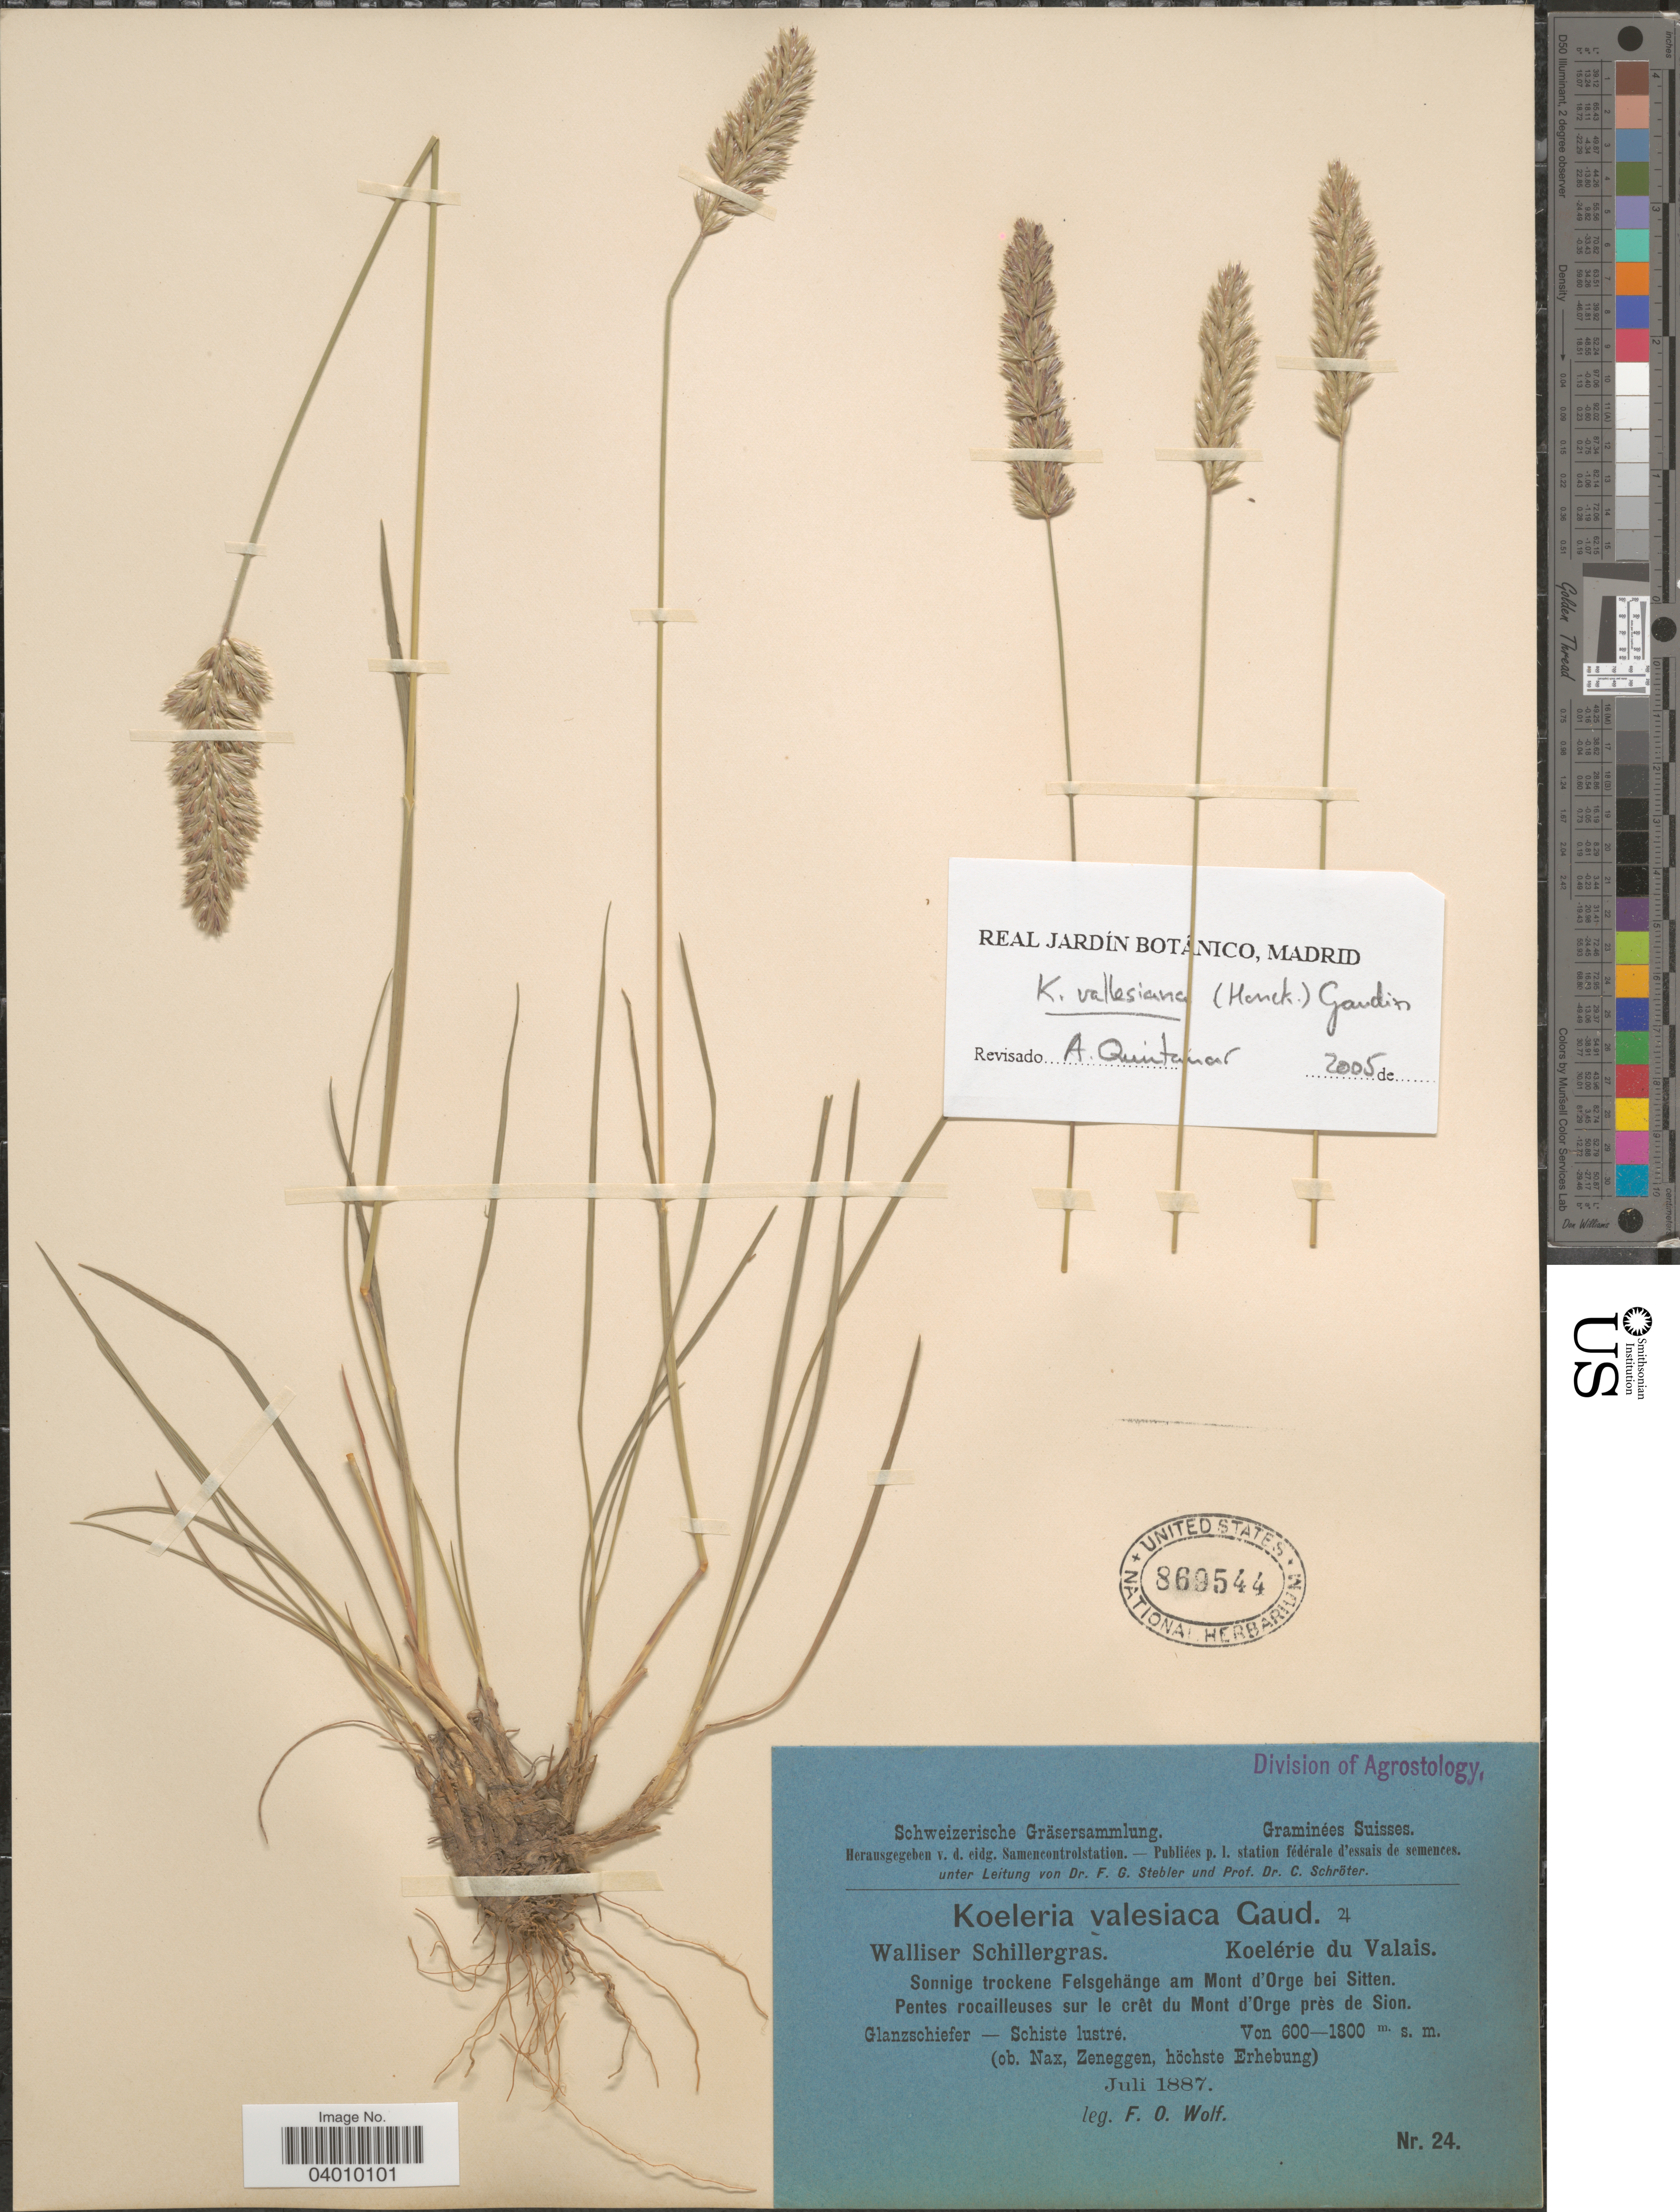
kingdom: Plantae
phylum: Tracheophyta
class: Liliopsida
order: Poales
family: Poaceae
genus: Koeleria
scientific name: Koeleria vallesiana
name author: (Honck.) Gaudin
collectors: F. Wolf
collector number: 24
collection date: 1887-07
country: Switzerland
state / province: Valais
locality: Walliser Schillergras. Koelérie du Valais. Sonnige trockene Felsgehänge am Mont d'Orge bei Sitten. Pentes rocailleuses sur le crêt du Mont d'Orge près de Sion.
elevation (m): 600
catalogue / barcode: US 869544